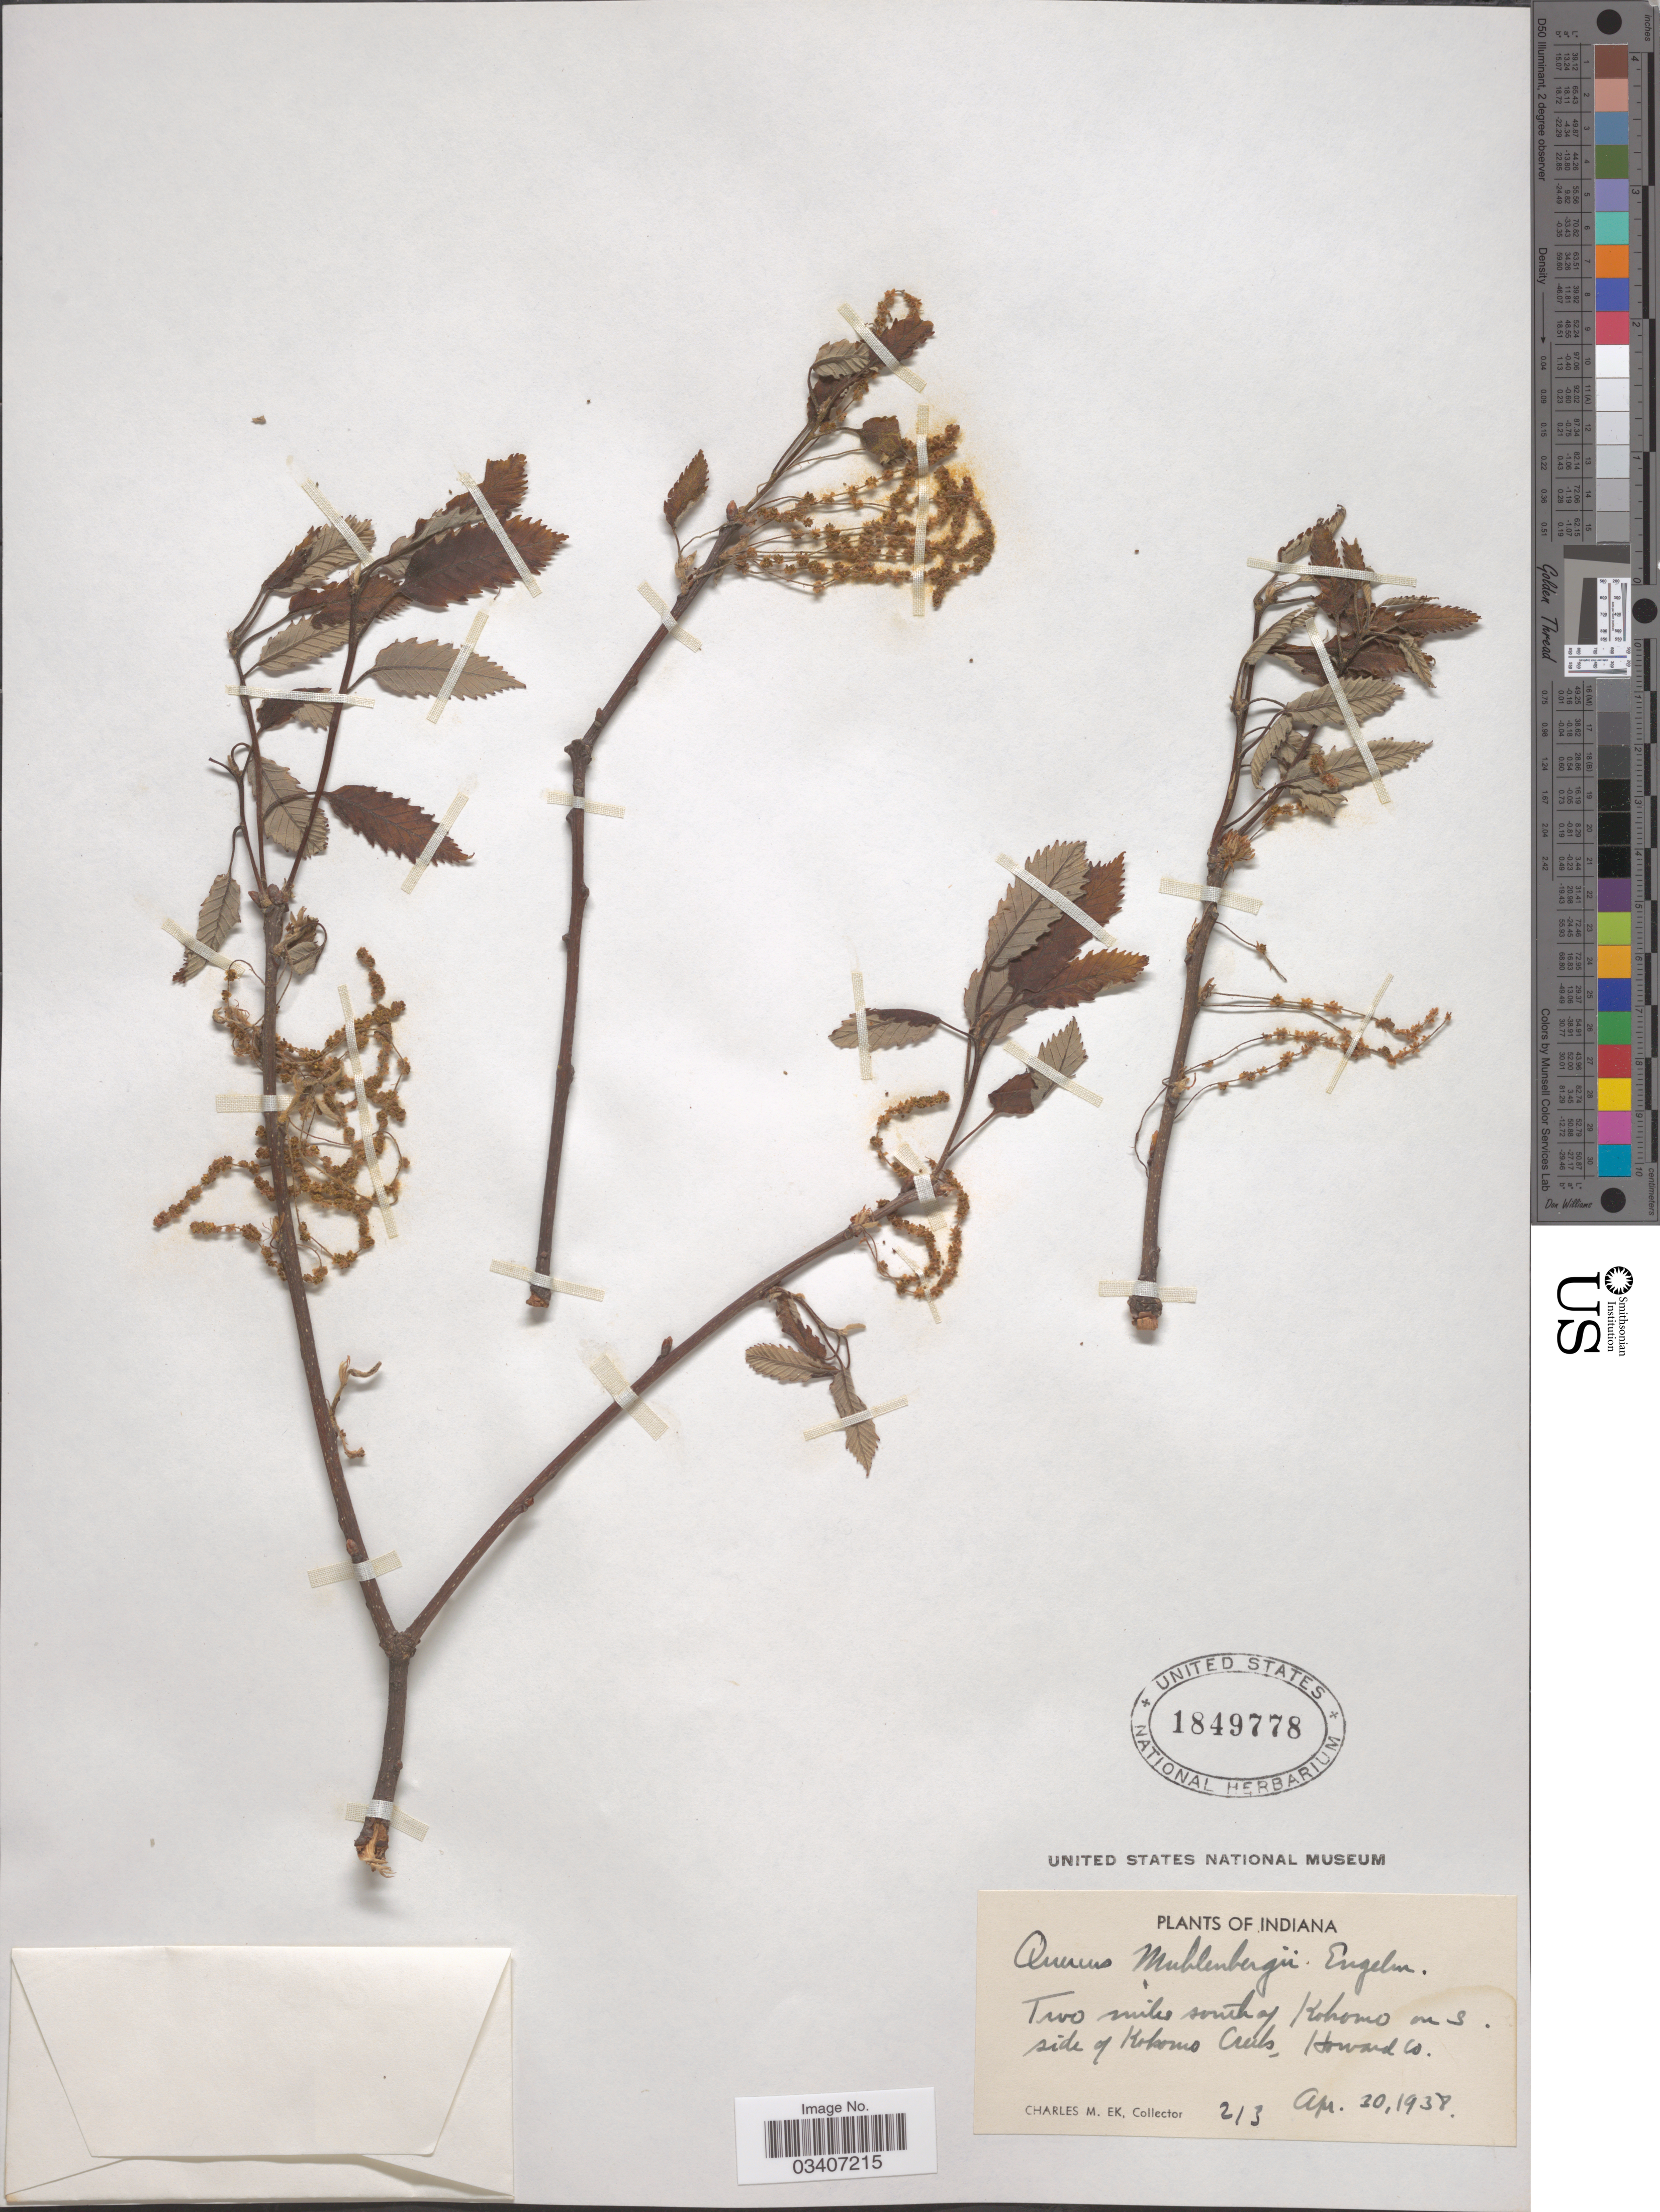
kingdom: Plantae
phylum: Tracheophyta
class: Magnoliopsida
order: Fagales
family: Fagaceae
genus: Quercus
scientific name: Quercus muehlenbergii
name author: Engelm.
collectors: C. Ek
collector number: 213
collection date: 1938-04-30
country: United States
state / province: Indiana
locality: Two miles south of Kokomo on S. side of Kokomo Creek, Howard Co.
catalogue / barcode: US 1849778